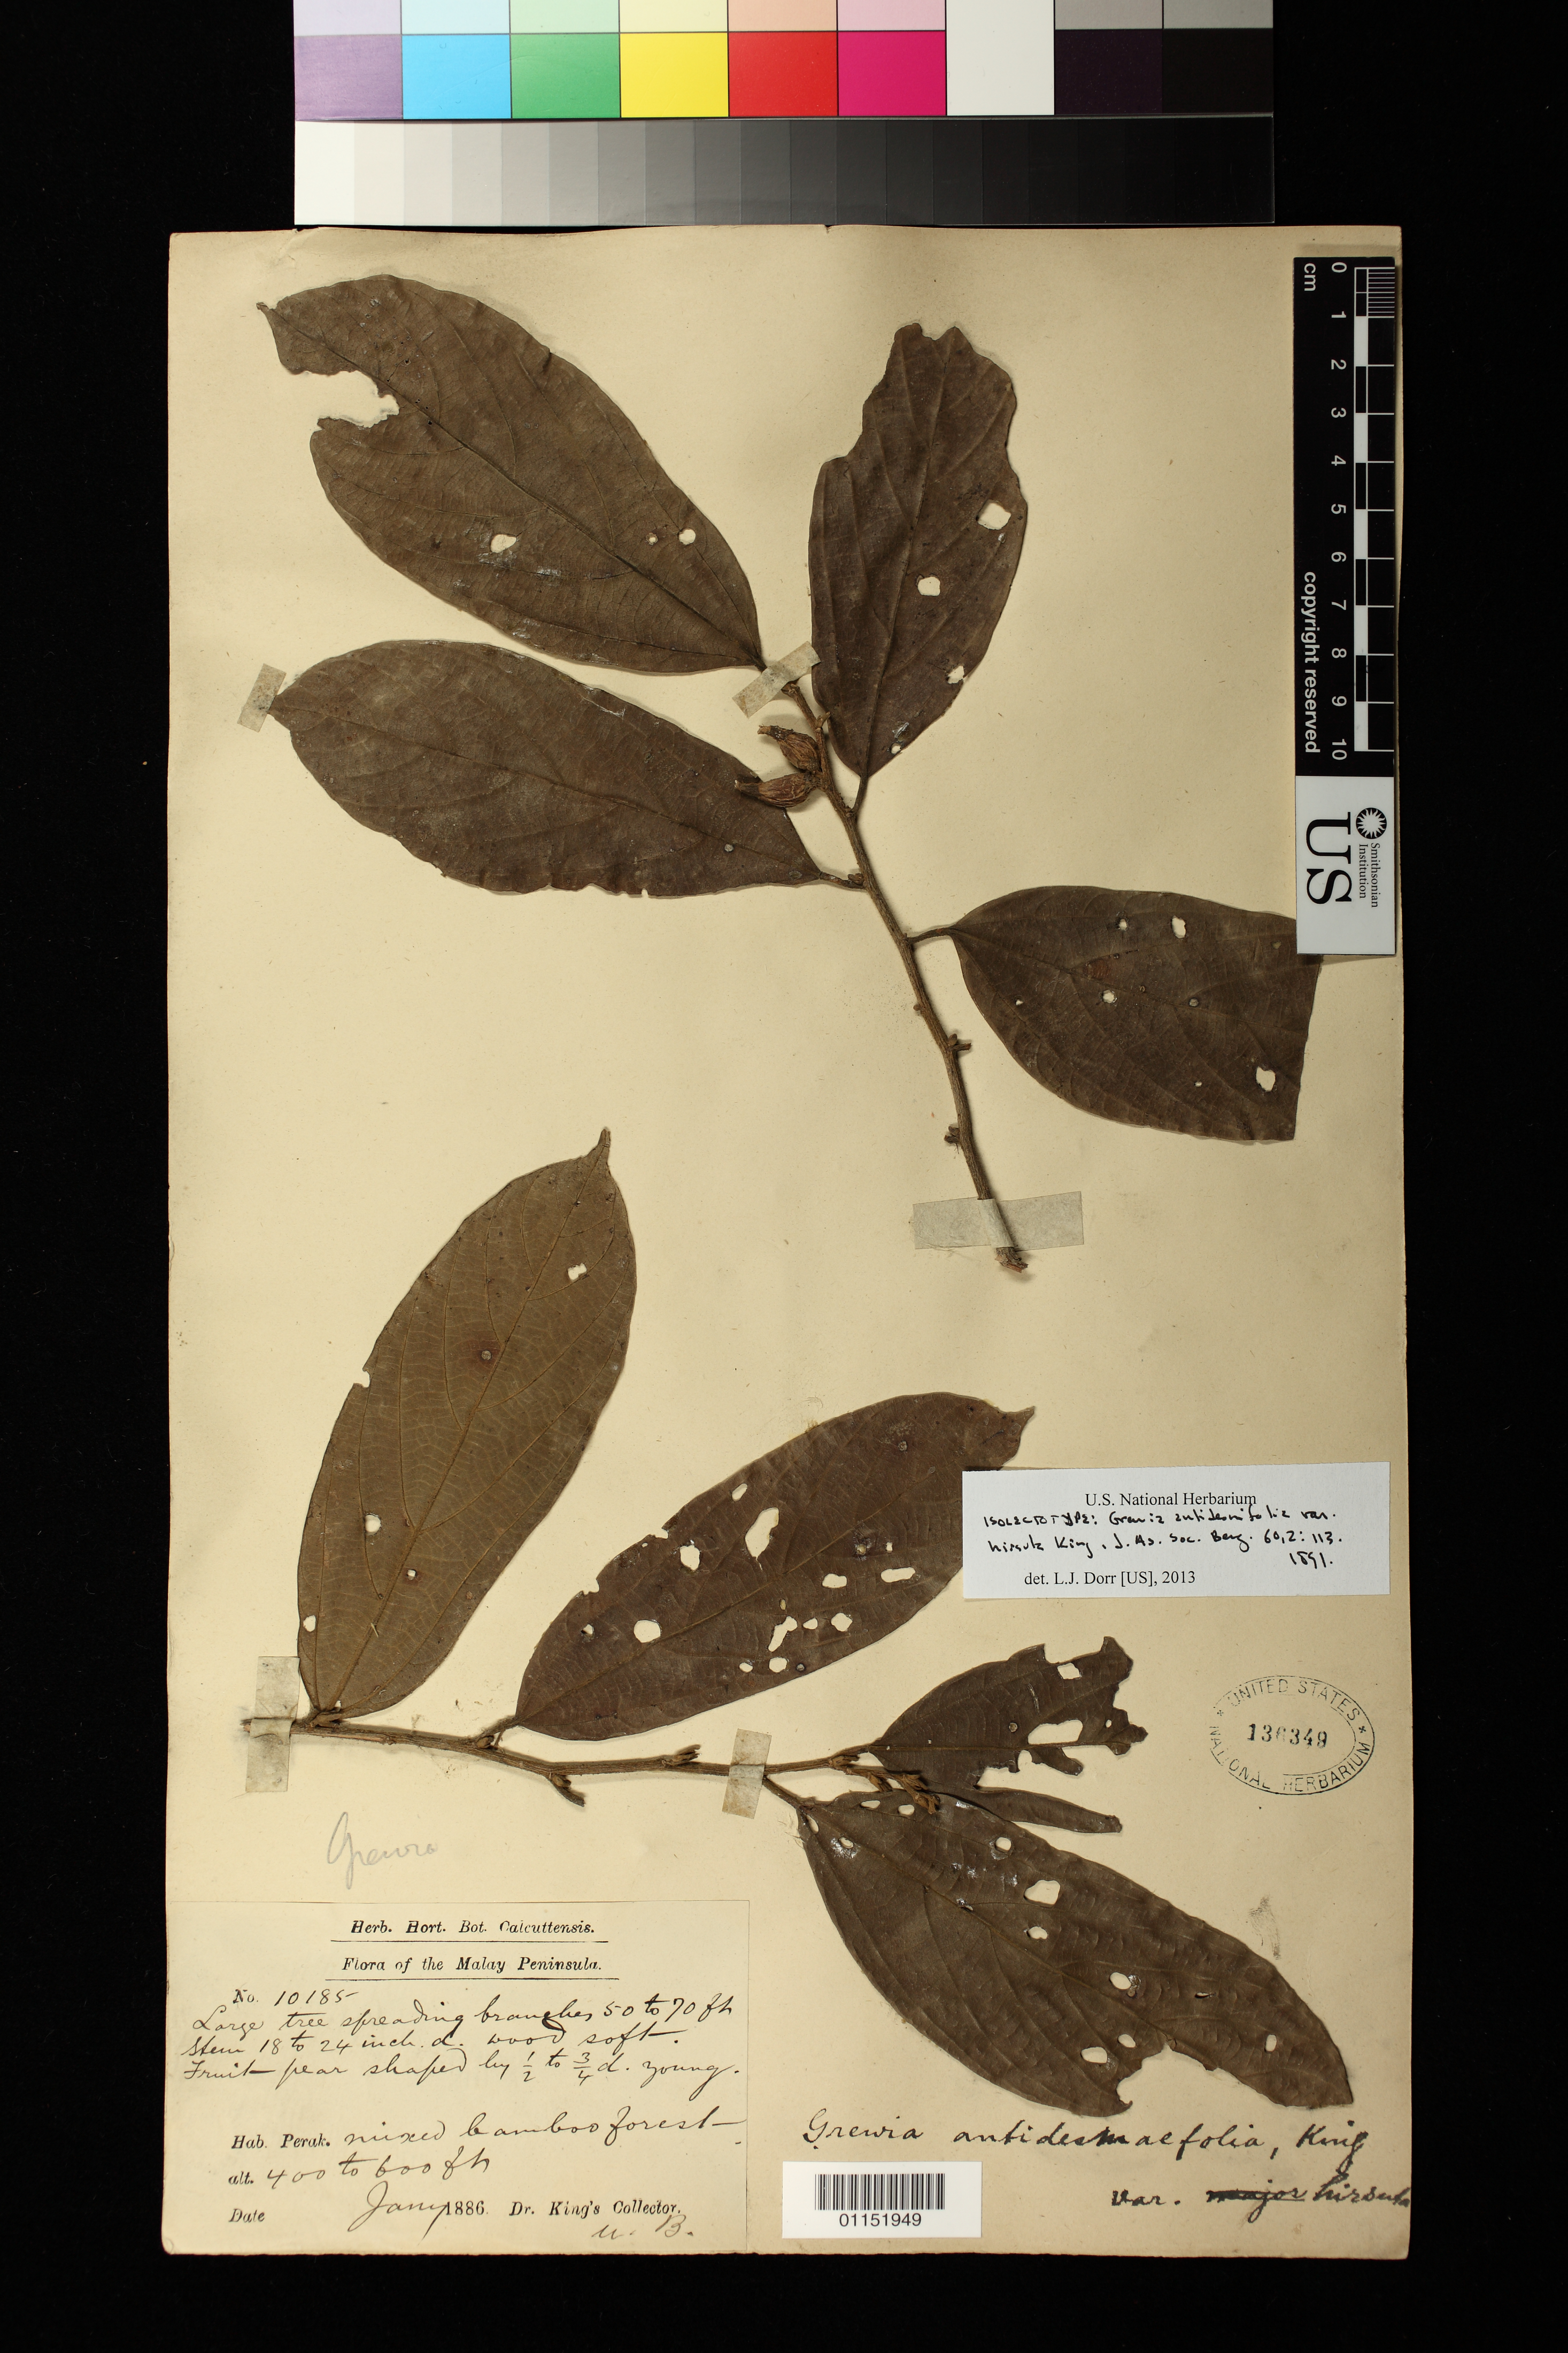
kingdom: Plantae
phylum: Tracheophyta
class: Magnoliopsida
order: Malvales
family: Malvaceae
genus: Grewia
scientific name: Grewia antidesmifolia var. hirsuta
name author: King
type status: Isolectotype; Syntype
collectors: Dr. King's collector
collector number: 10185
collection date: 1886-01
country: Malaysia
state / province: Perak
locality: Malay Peninsula, Perak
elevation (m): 122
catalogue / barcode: US 136349